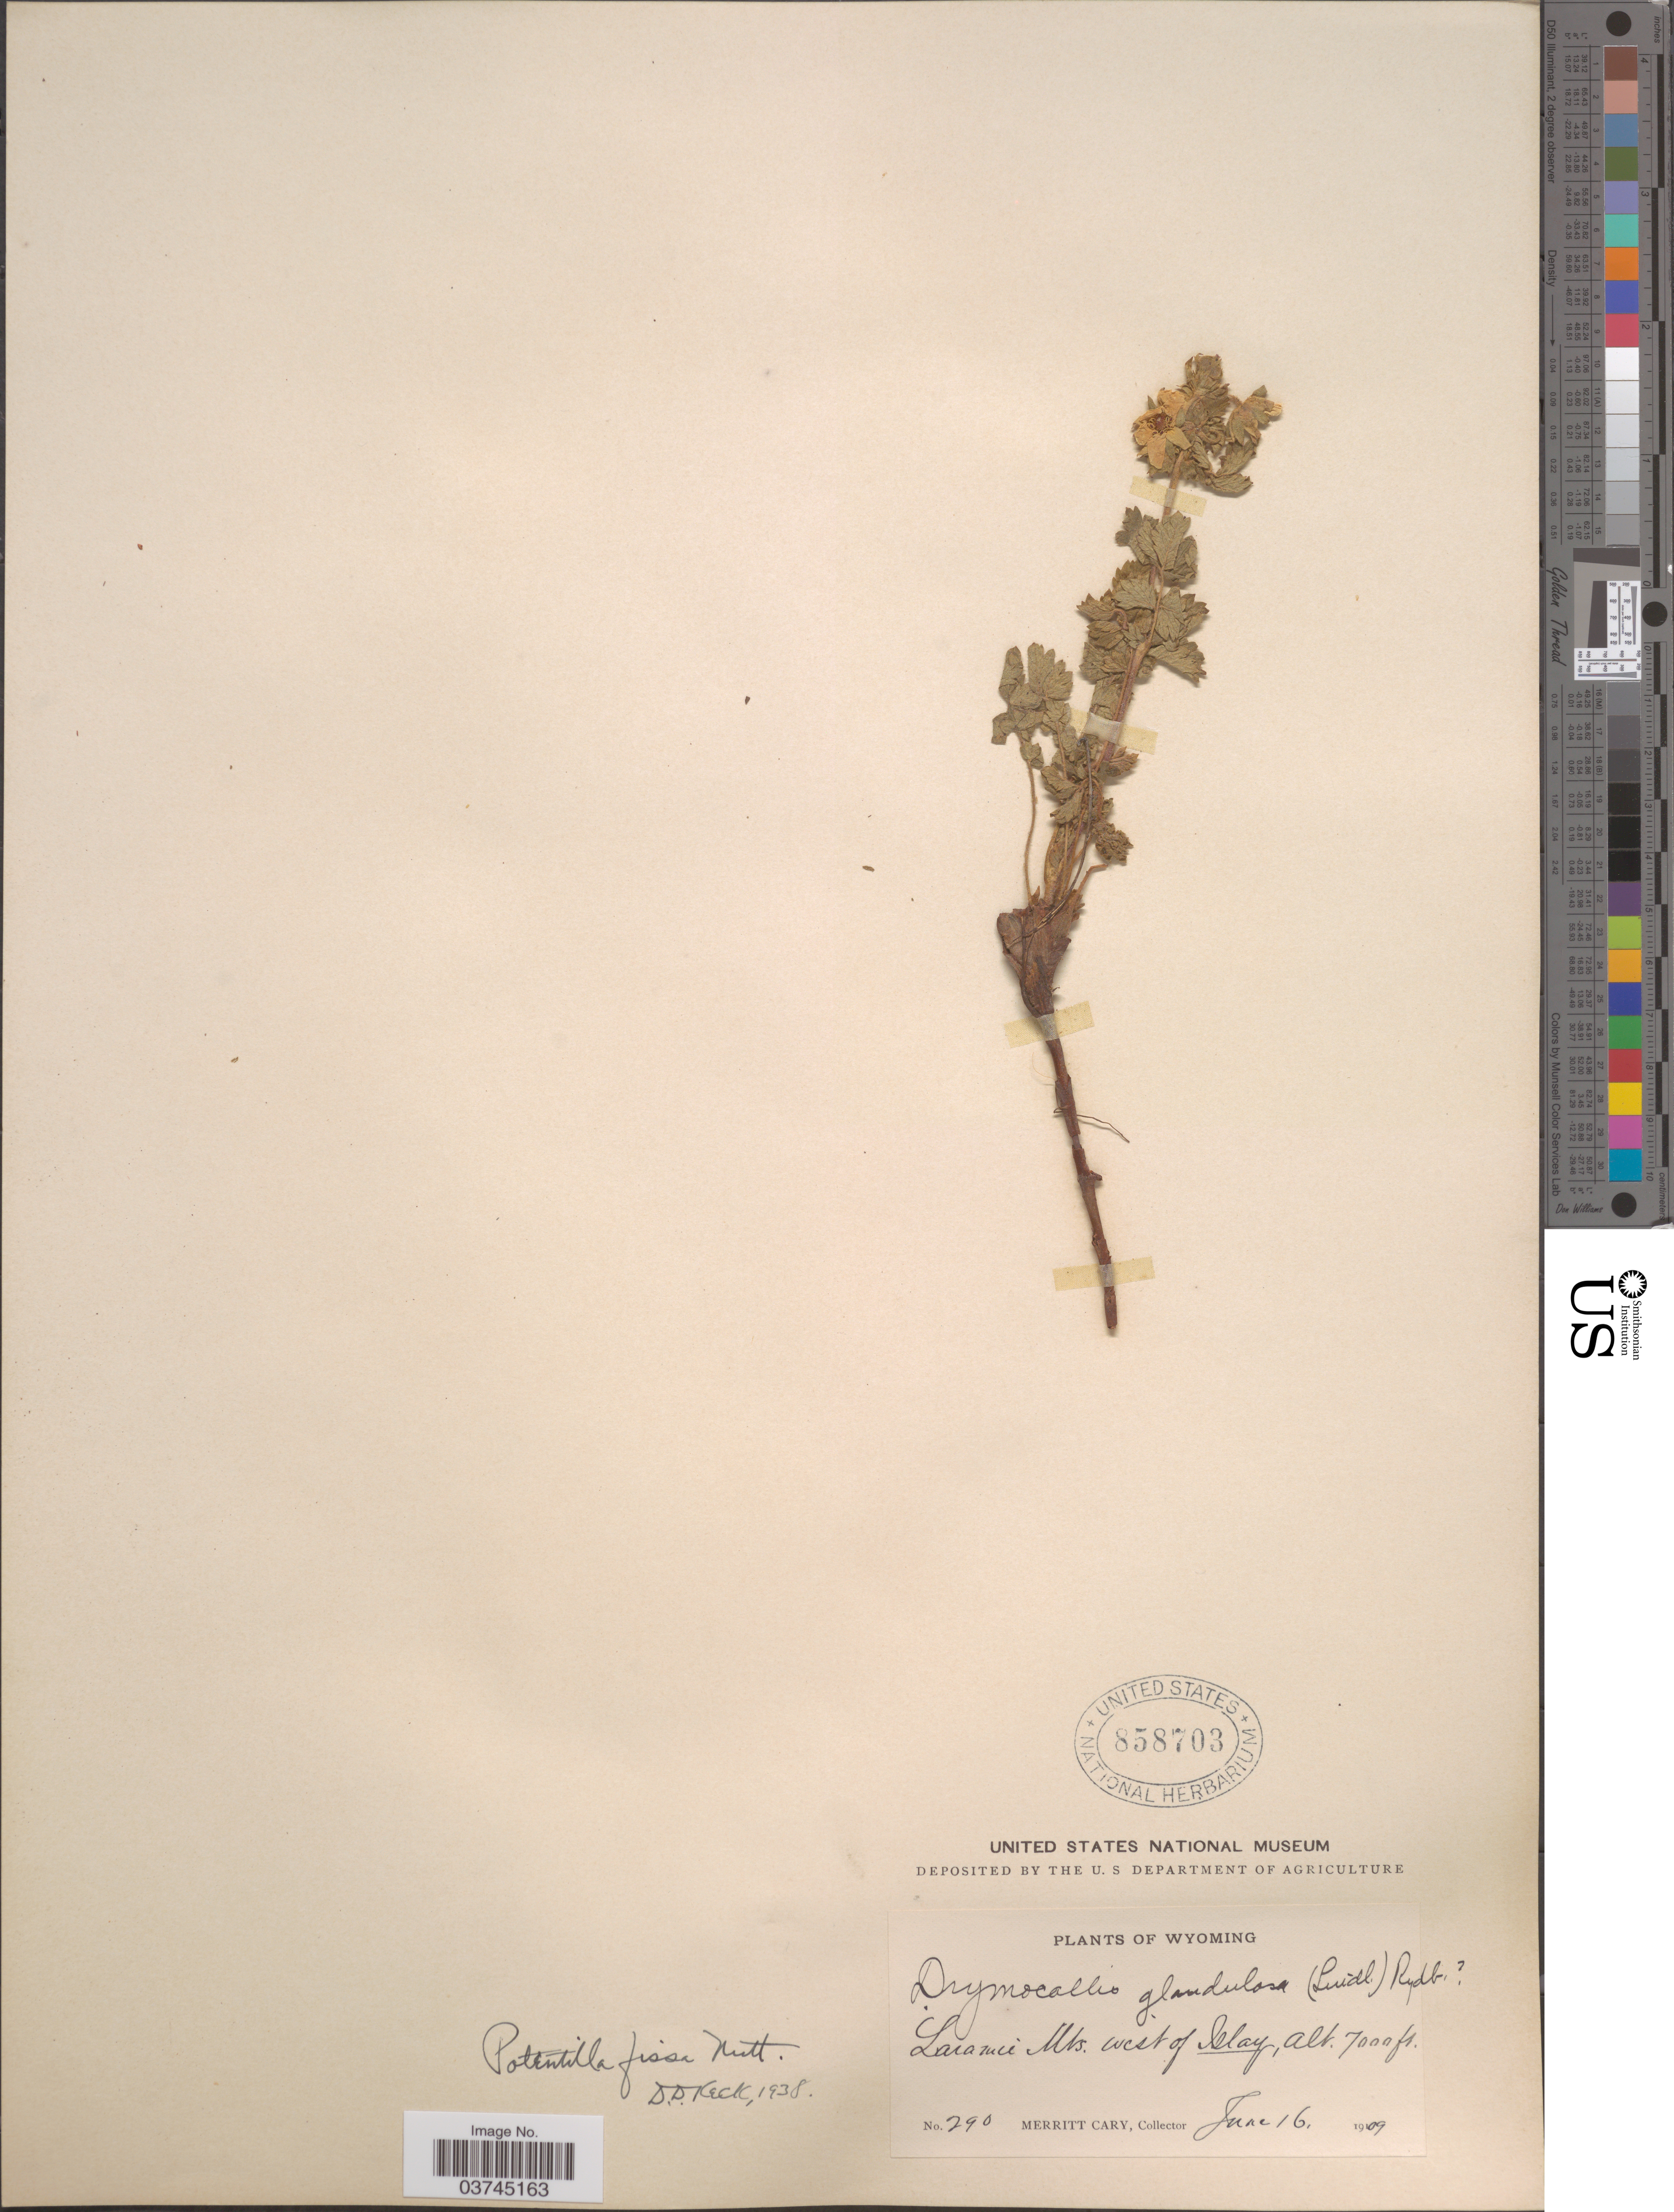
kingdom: Plantae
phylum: Tracheophyta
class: Magnoliopsida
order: Rosales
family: Rosaceae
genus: Drymocallis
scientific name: Drymocallis fissa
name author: (Nutt.) Rydb.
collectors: M. Cary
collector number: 290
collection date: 1909-06-16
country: United States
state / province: Wyoming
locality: Laramie Mts. West of Islay.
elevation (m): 2134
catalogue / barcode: US 858703